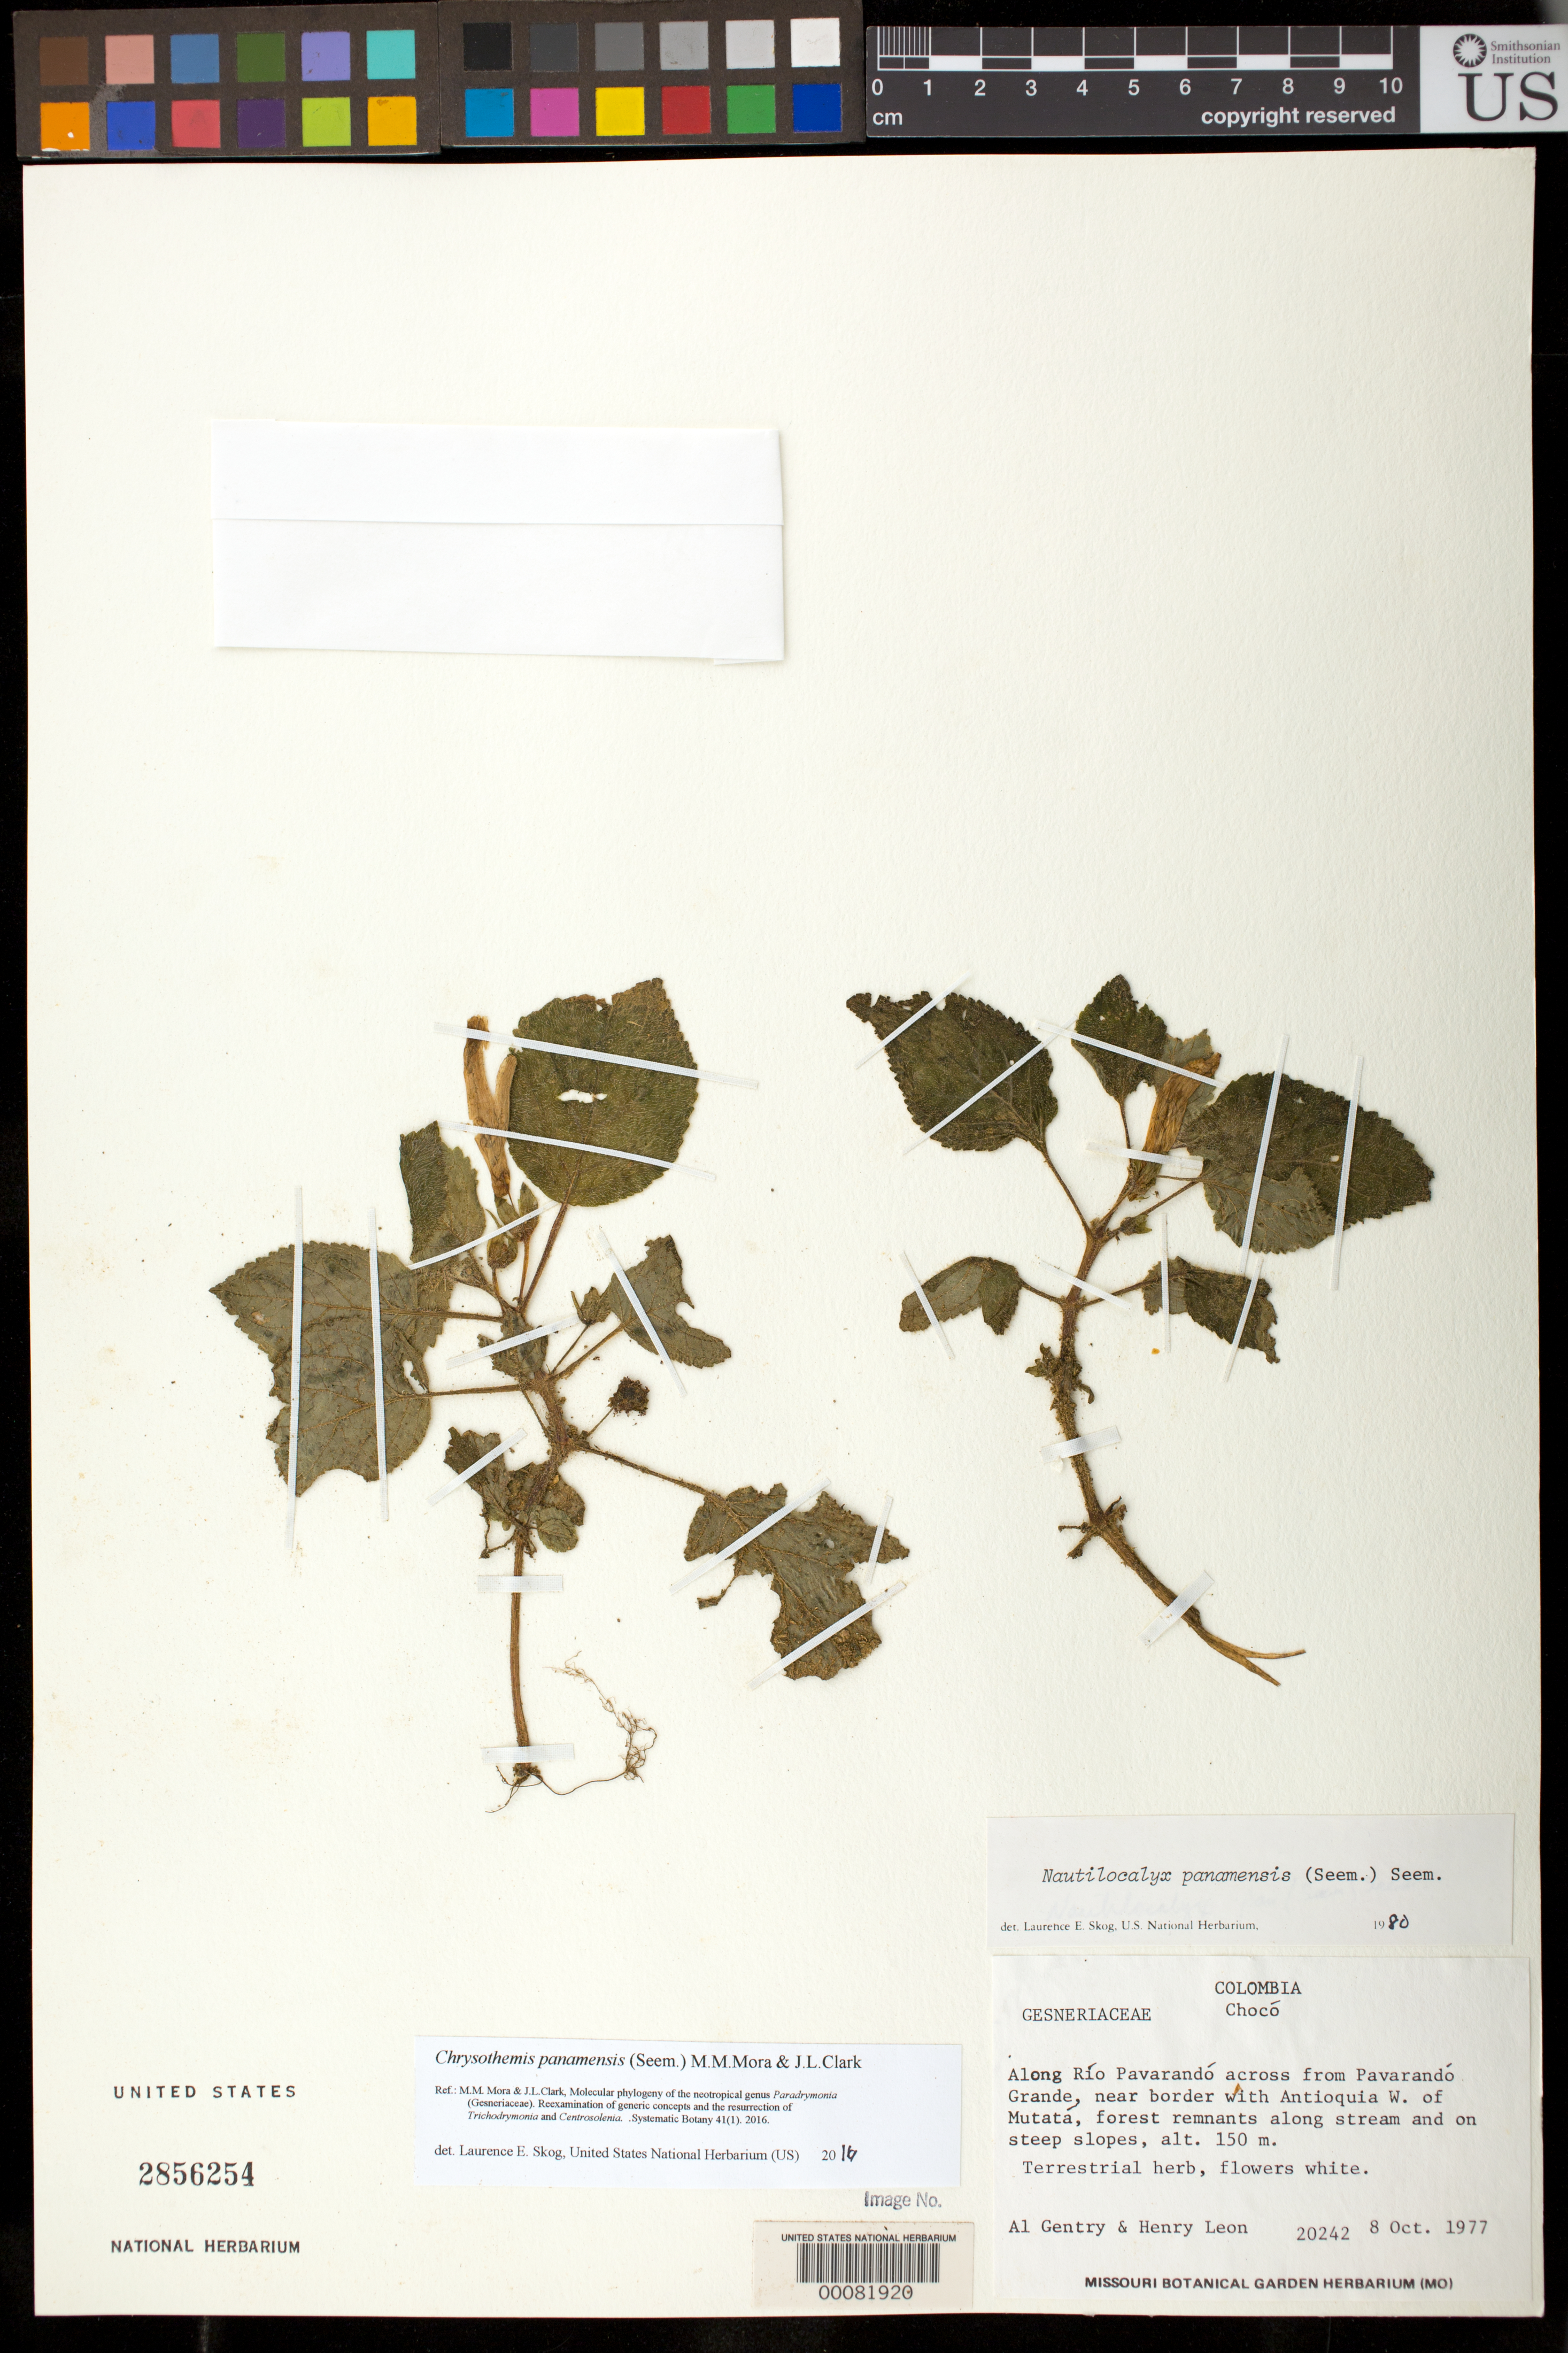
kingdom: Plantae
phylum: Tracheophyta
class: Magnoliopsida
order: Lamiales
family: Gesneriaceae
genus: Chrysothemis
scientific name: Chrysothemis panamensis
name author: (Seem.) M.M. Mora & J.L. Clark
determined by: Skog, Laurence E.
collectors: A. H. Gentry & H. Leon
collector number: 20242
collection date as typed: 08 Oct 1977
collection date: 1977-10-08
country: Colombia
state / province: Chocó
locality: Along Rio Pavarando across Pavarando Grande, near border with Antioquia W of Mutata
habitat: Forest remnants along stream and on steep slopes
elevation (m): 150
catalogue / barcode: US 2856254